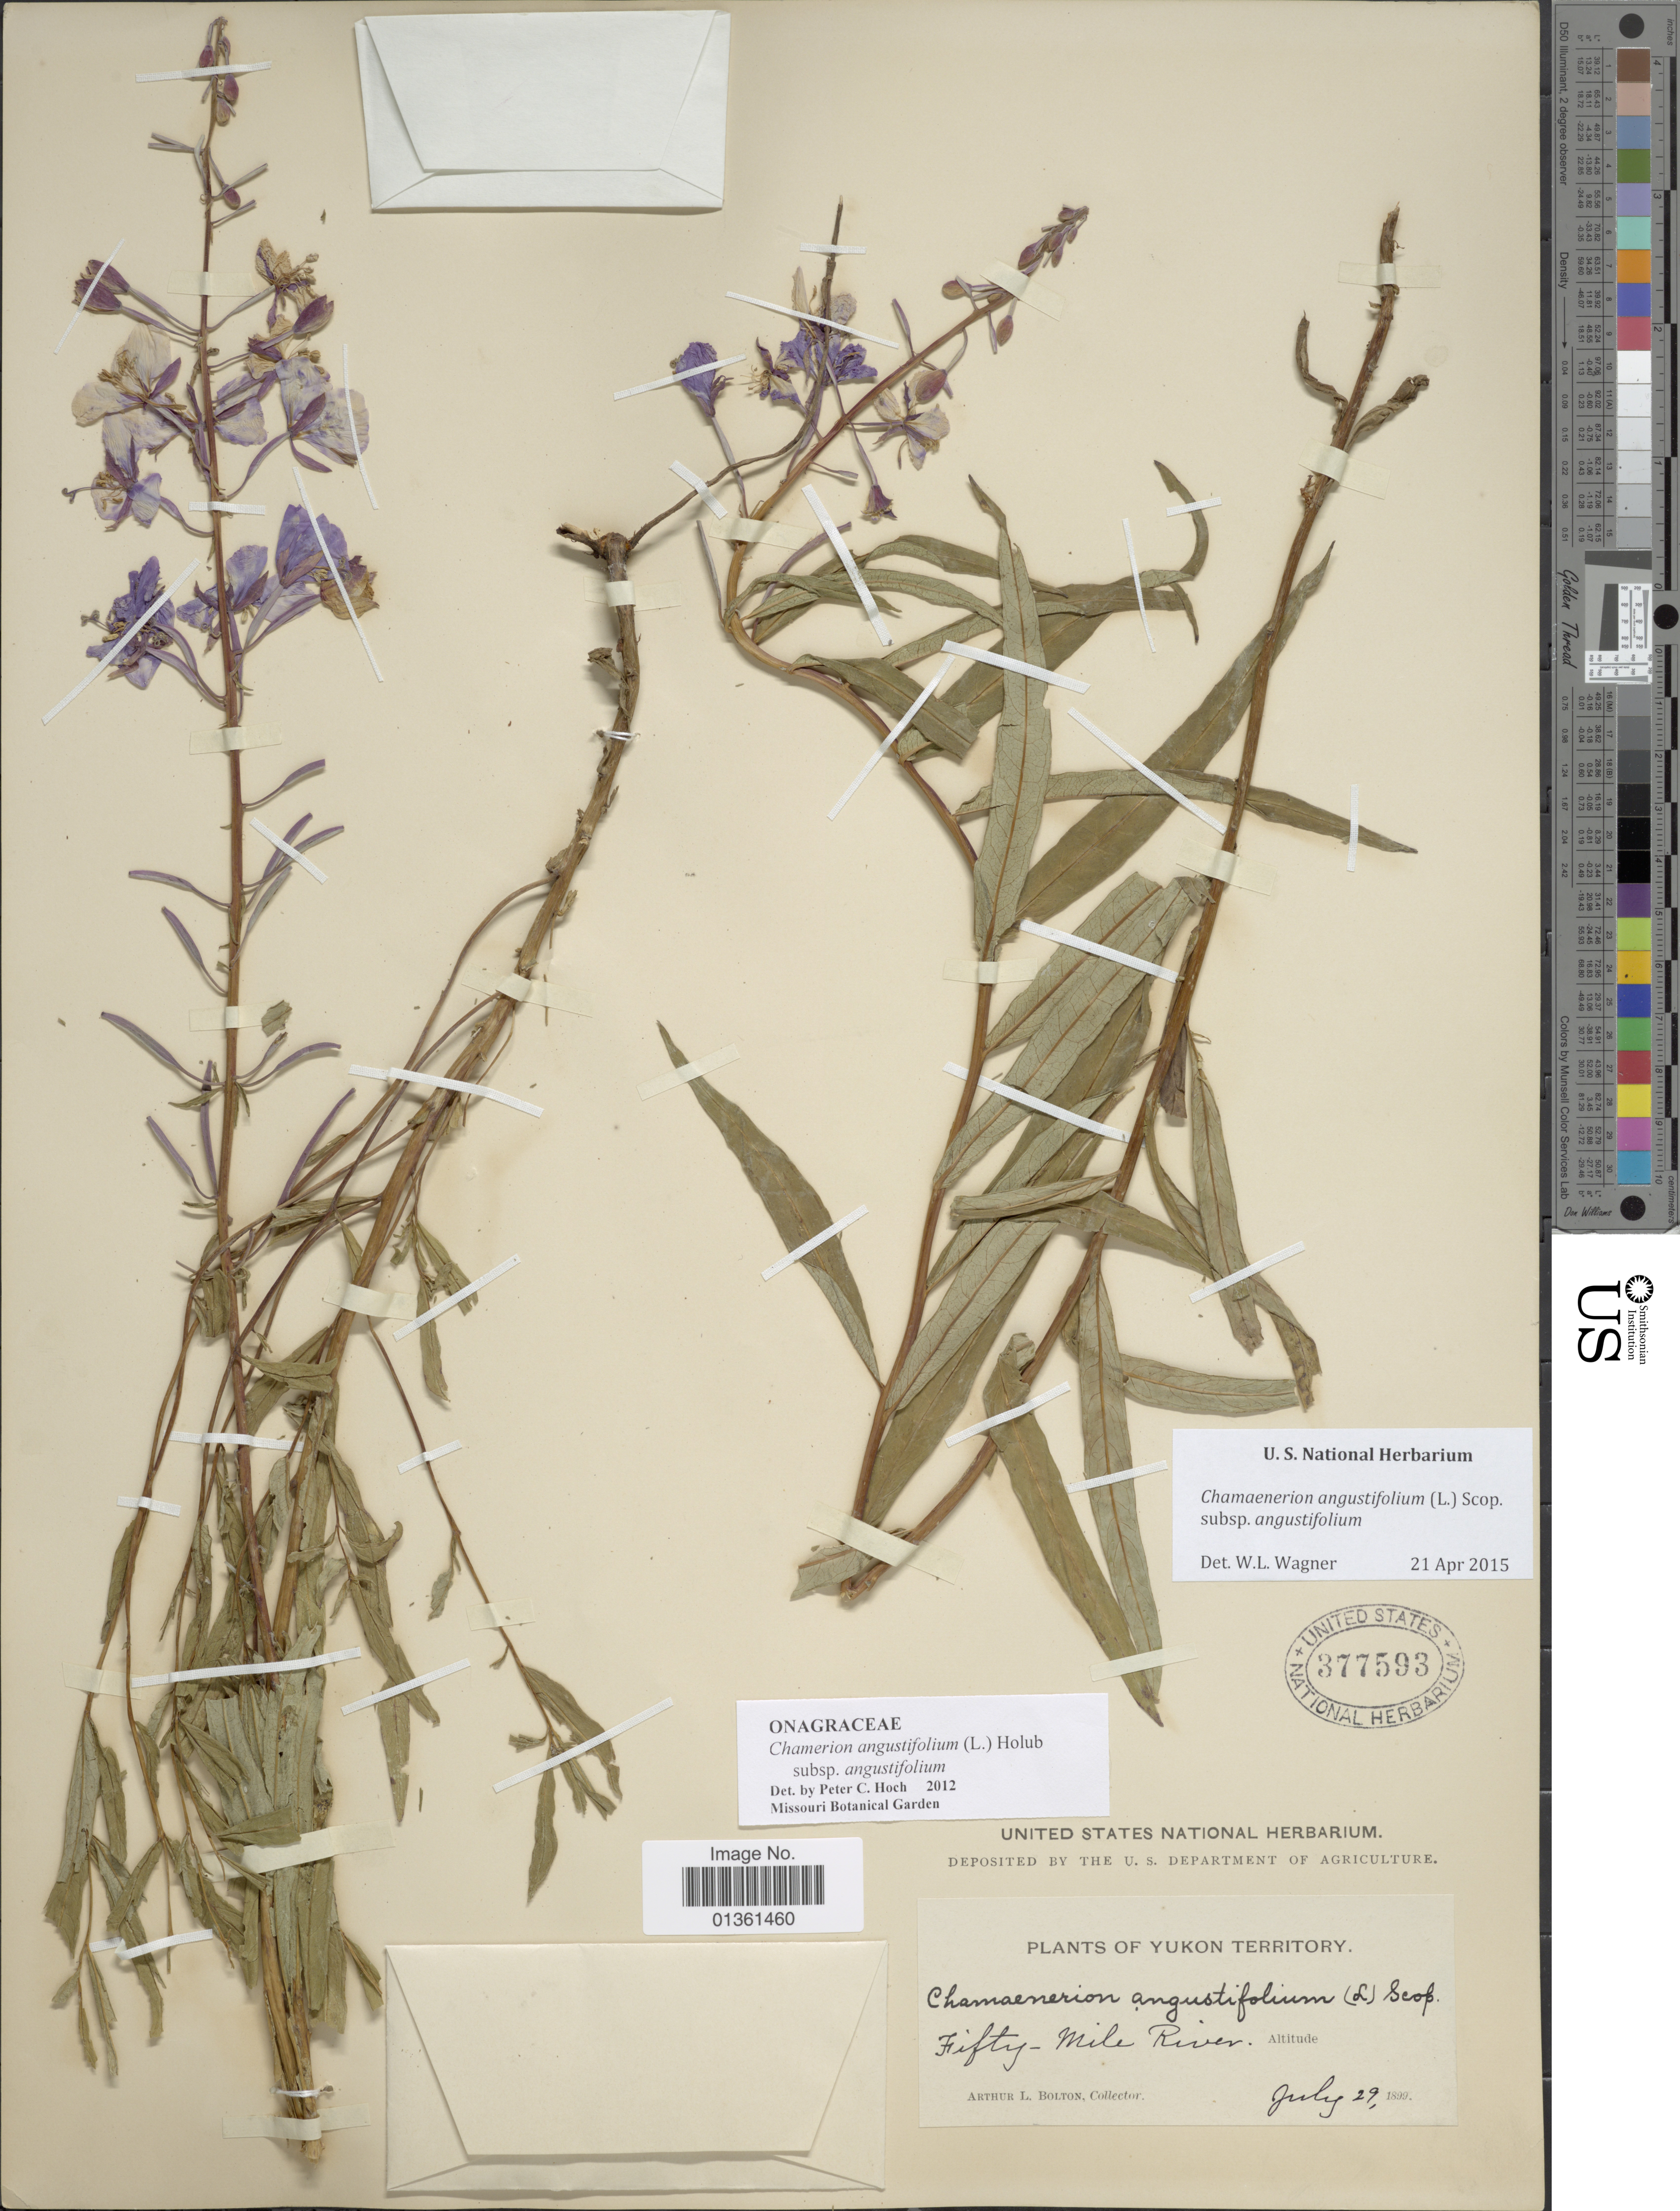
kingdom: Plantae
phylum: Tracheophyta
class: Magnoliopsida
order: Myrtales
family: Onagraceae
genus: Chamaenerion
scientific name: Chamaenerion angustifolium subsp. angustifolium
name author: (L.) Scop.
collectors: A. Bolton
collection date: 1899-07-29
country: Canada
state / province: Yukon Territory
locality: Fifty-Mile River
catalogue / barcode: US 377593